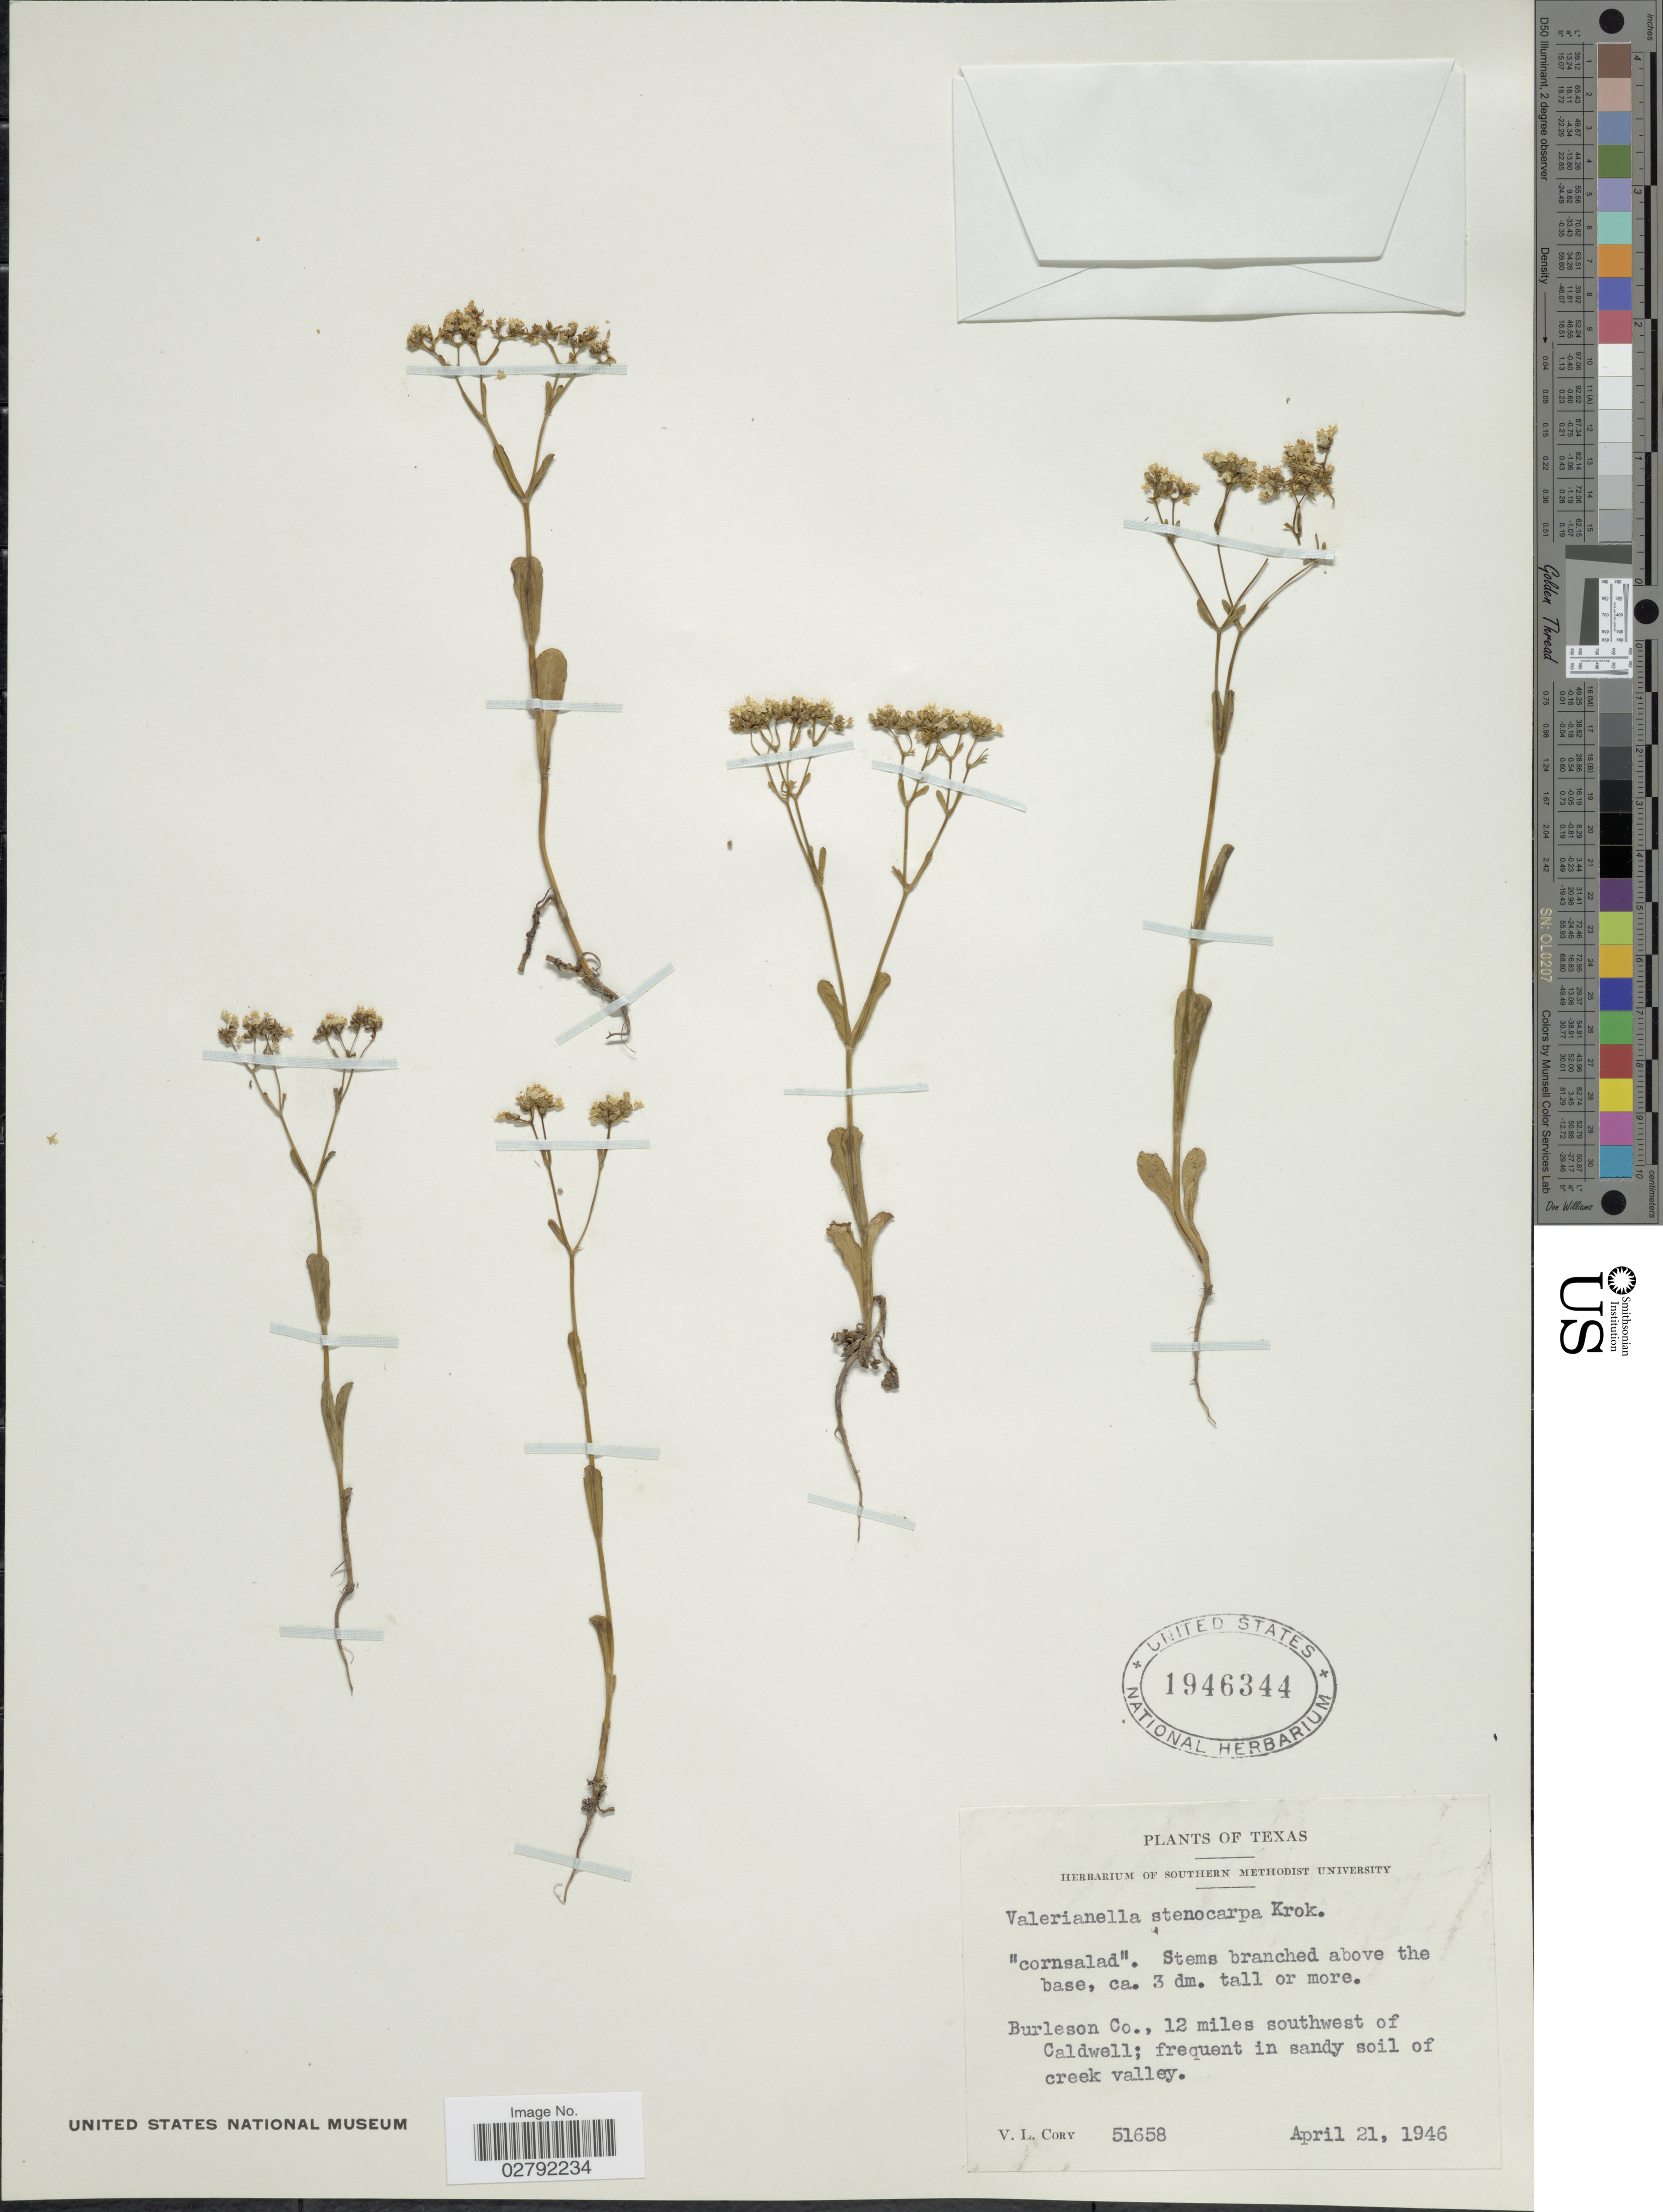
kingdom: Plantae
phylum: Tracheophyta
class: Magnoliopsida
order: Dipsacales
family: Caprifoliaceae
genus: Valerianella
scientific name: Valerianella stenocarpa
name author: (Engelm. ex A. Gray) Krok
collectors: V. Cory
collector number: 51658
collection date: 1946-04-21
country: United States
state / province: Texas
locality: Burleson Co., 12 miles southwest of Caldwell.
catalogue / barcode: US 1946344